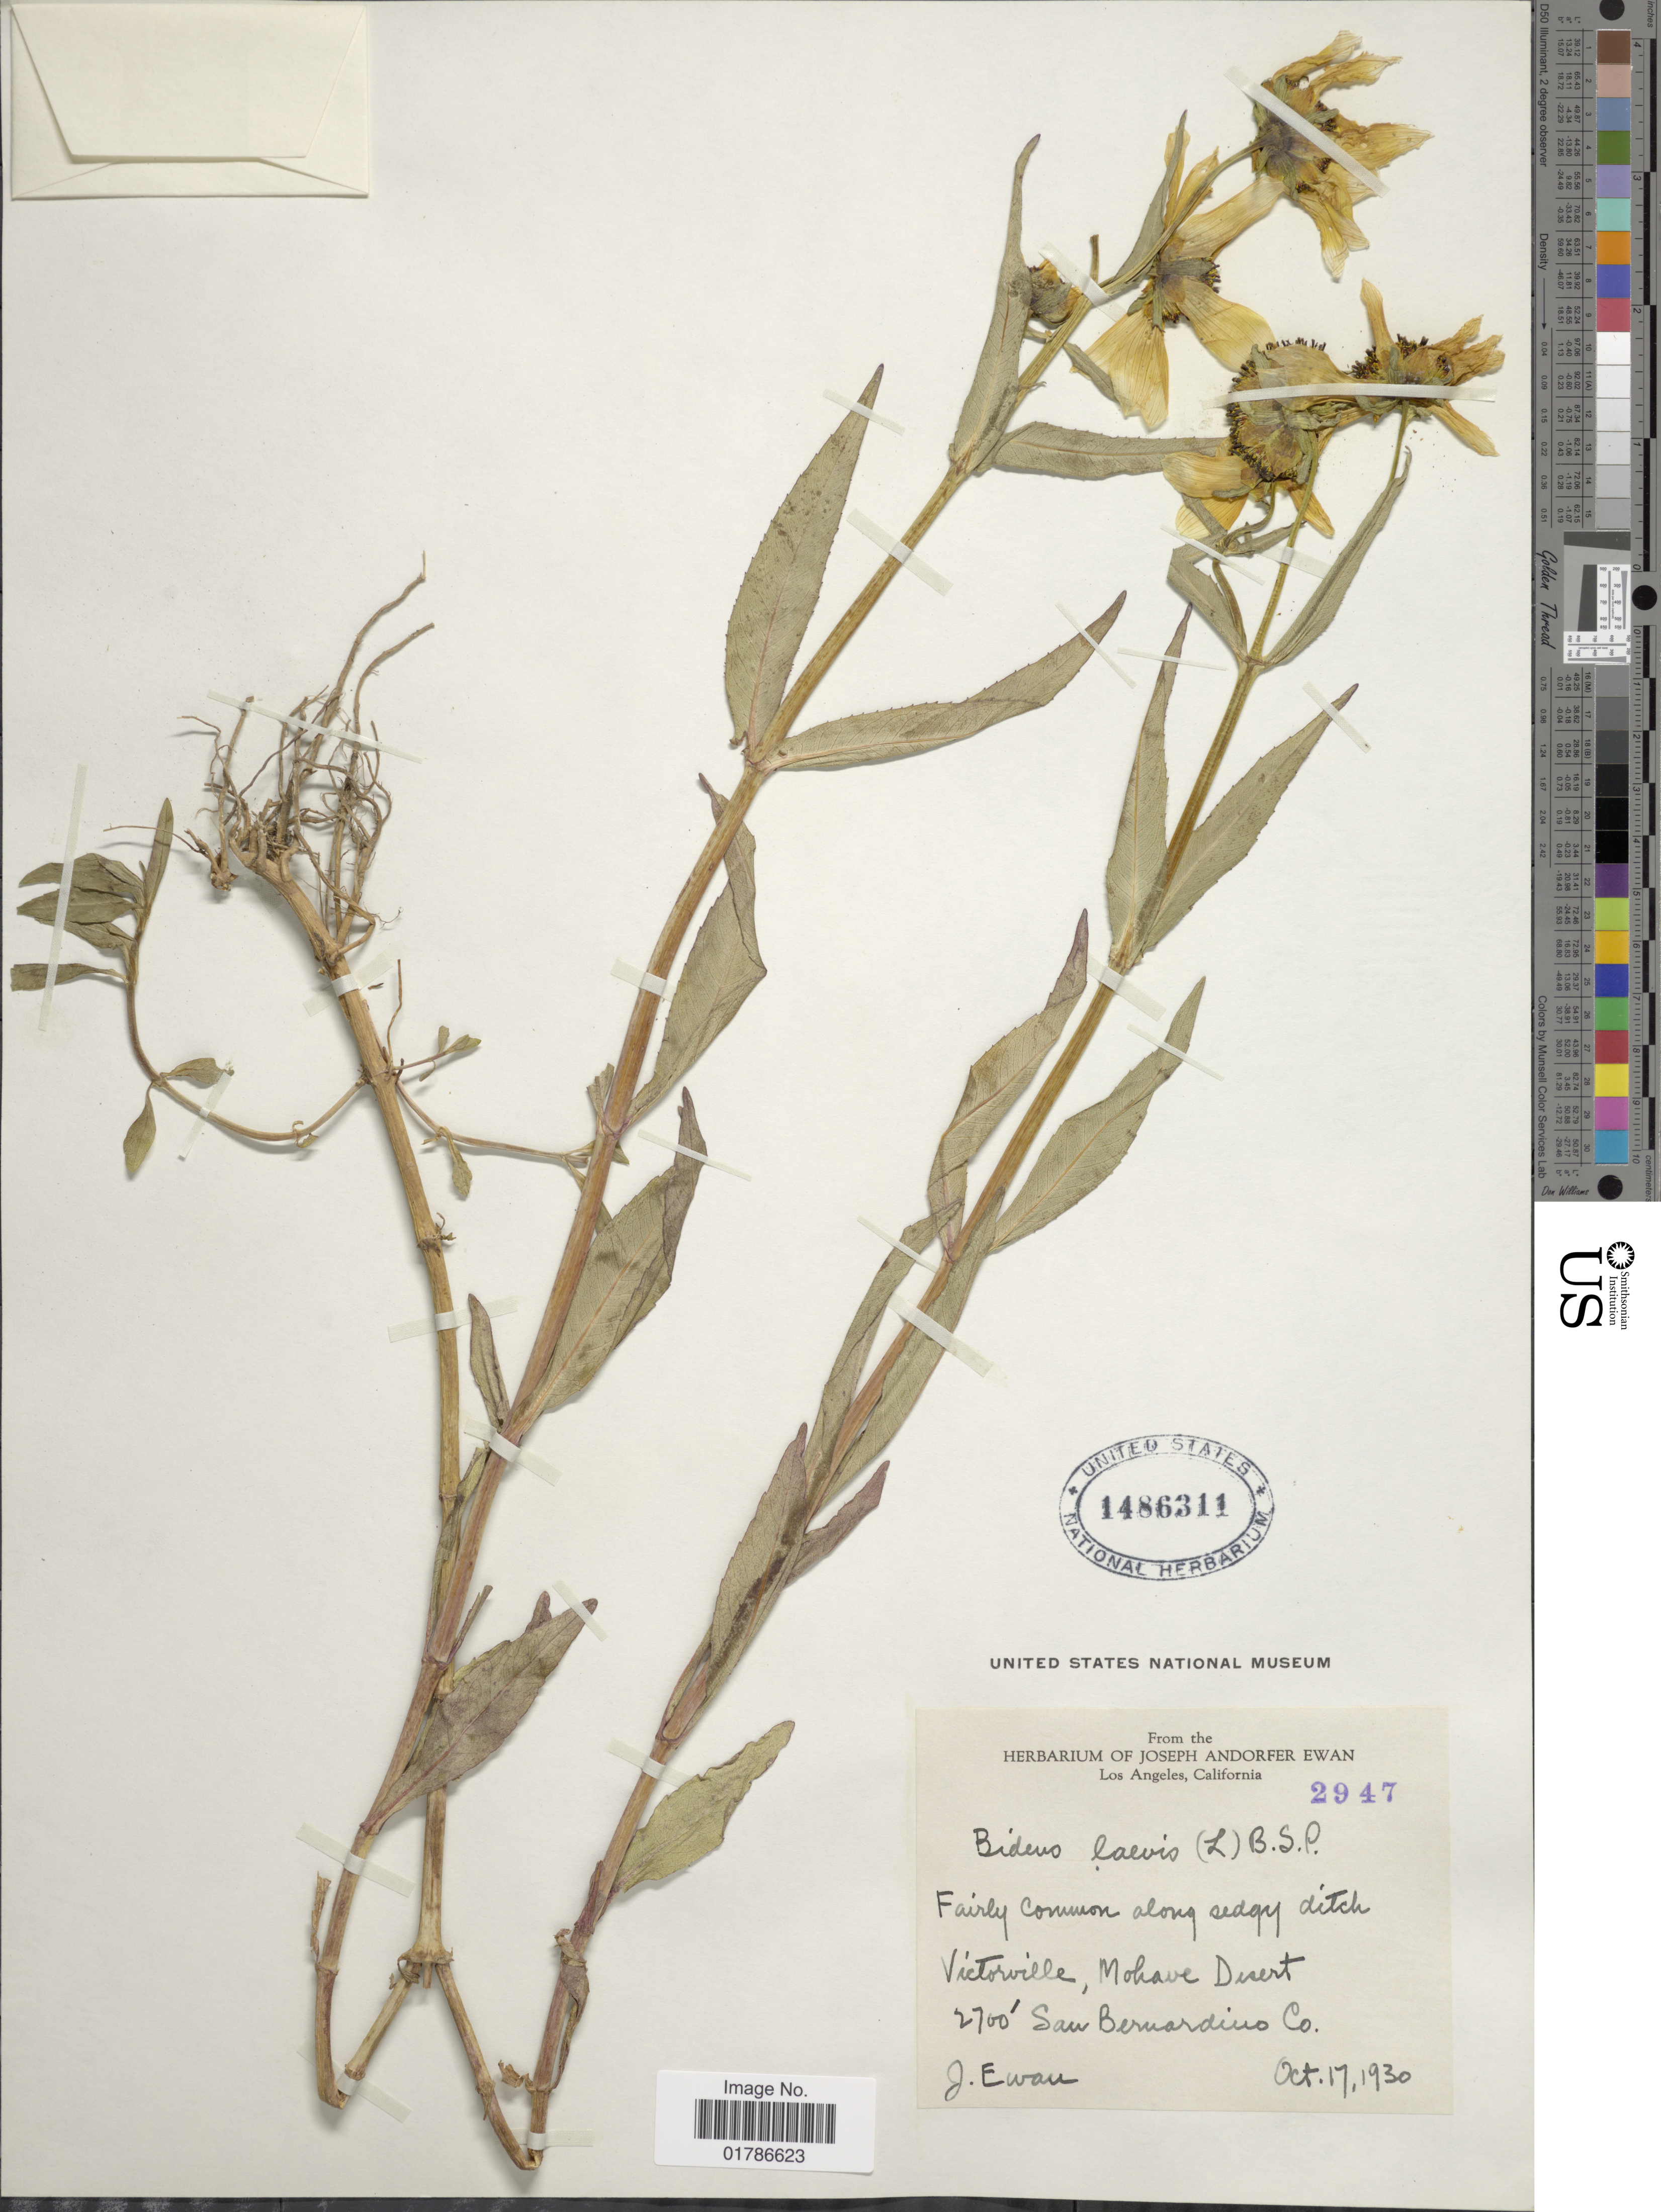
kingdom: Plantae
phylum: Tracheophyta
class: Magnoliopsida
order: Asterales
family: Asteraceae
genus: Bidens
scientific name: Bidens laevis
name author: (L.) Britton, Stearns & Poggenb.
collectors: J. A. Ewan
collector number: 2947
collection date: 1930-10-17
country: United States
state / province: California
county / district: Kern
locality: Victorville, Mohave Desert, San Bernardino Co.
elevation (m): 823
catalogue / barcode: US 1486311